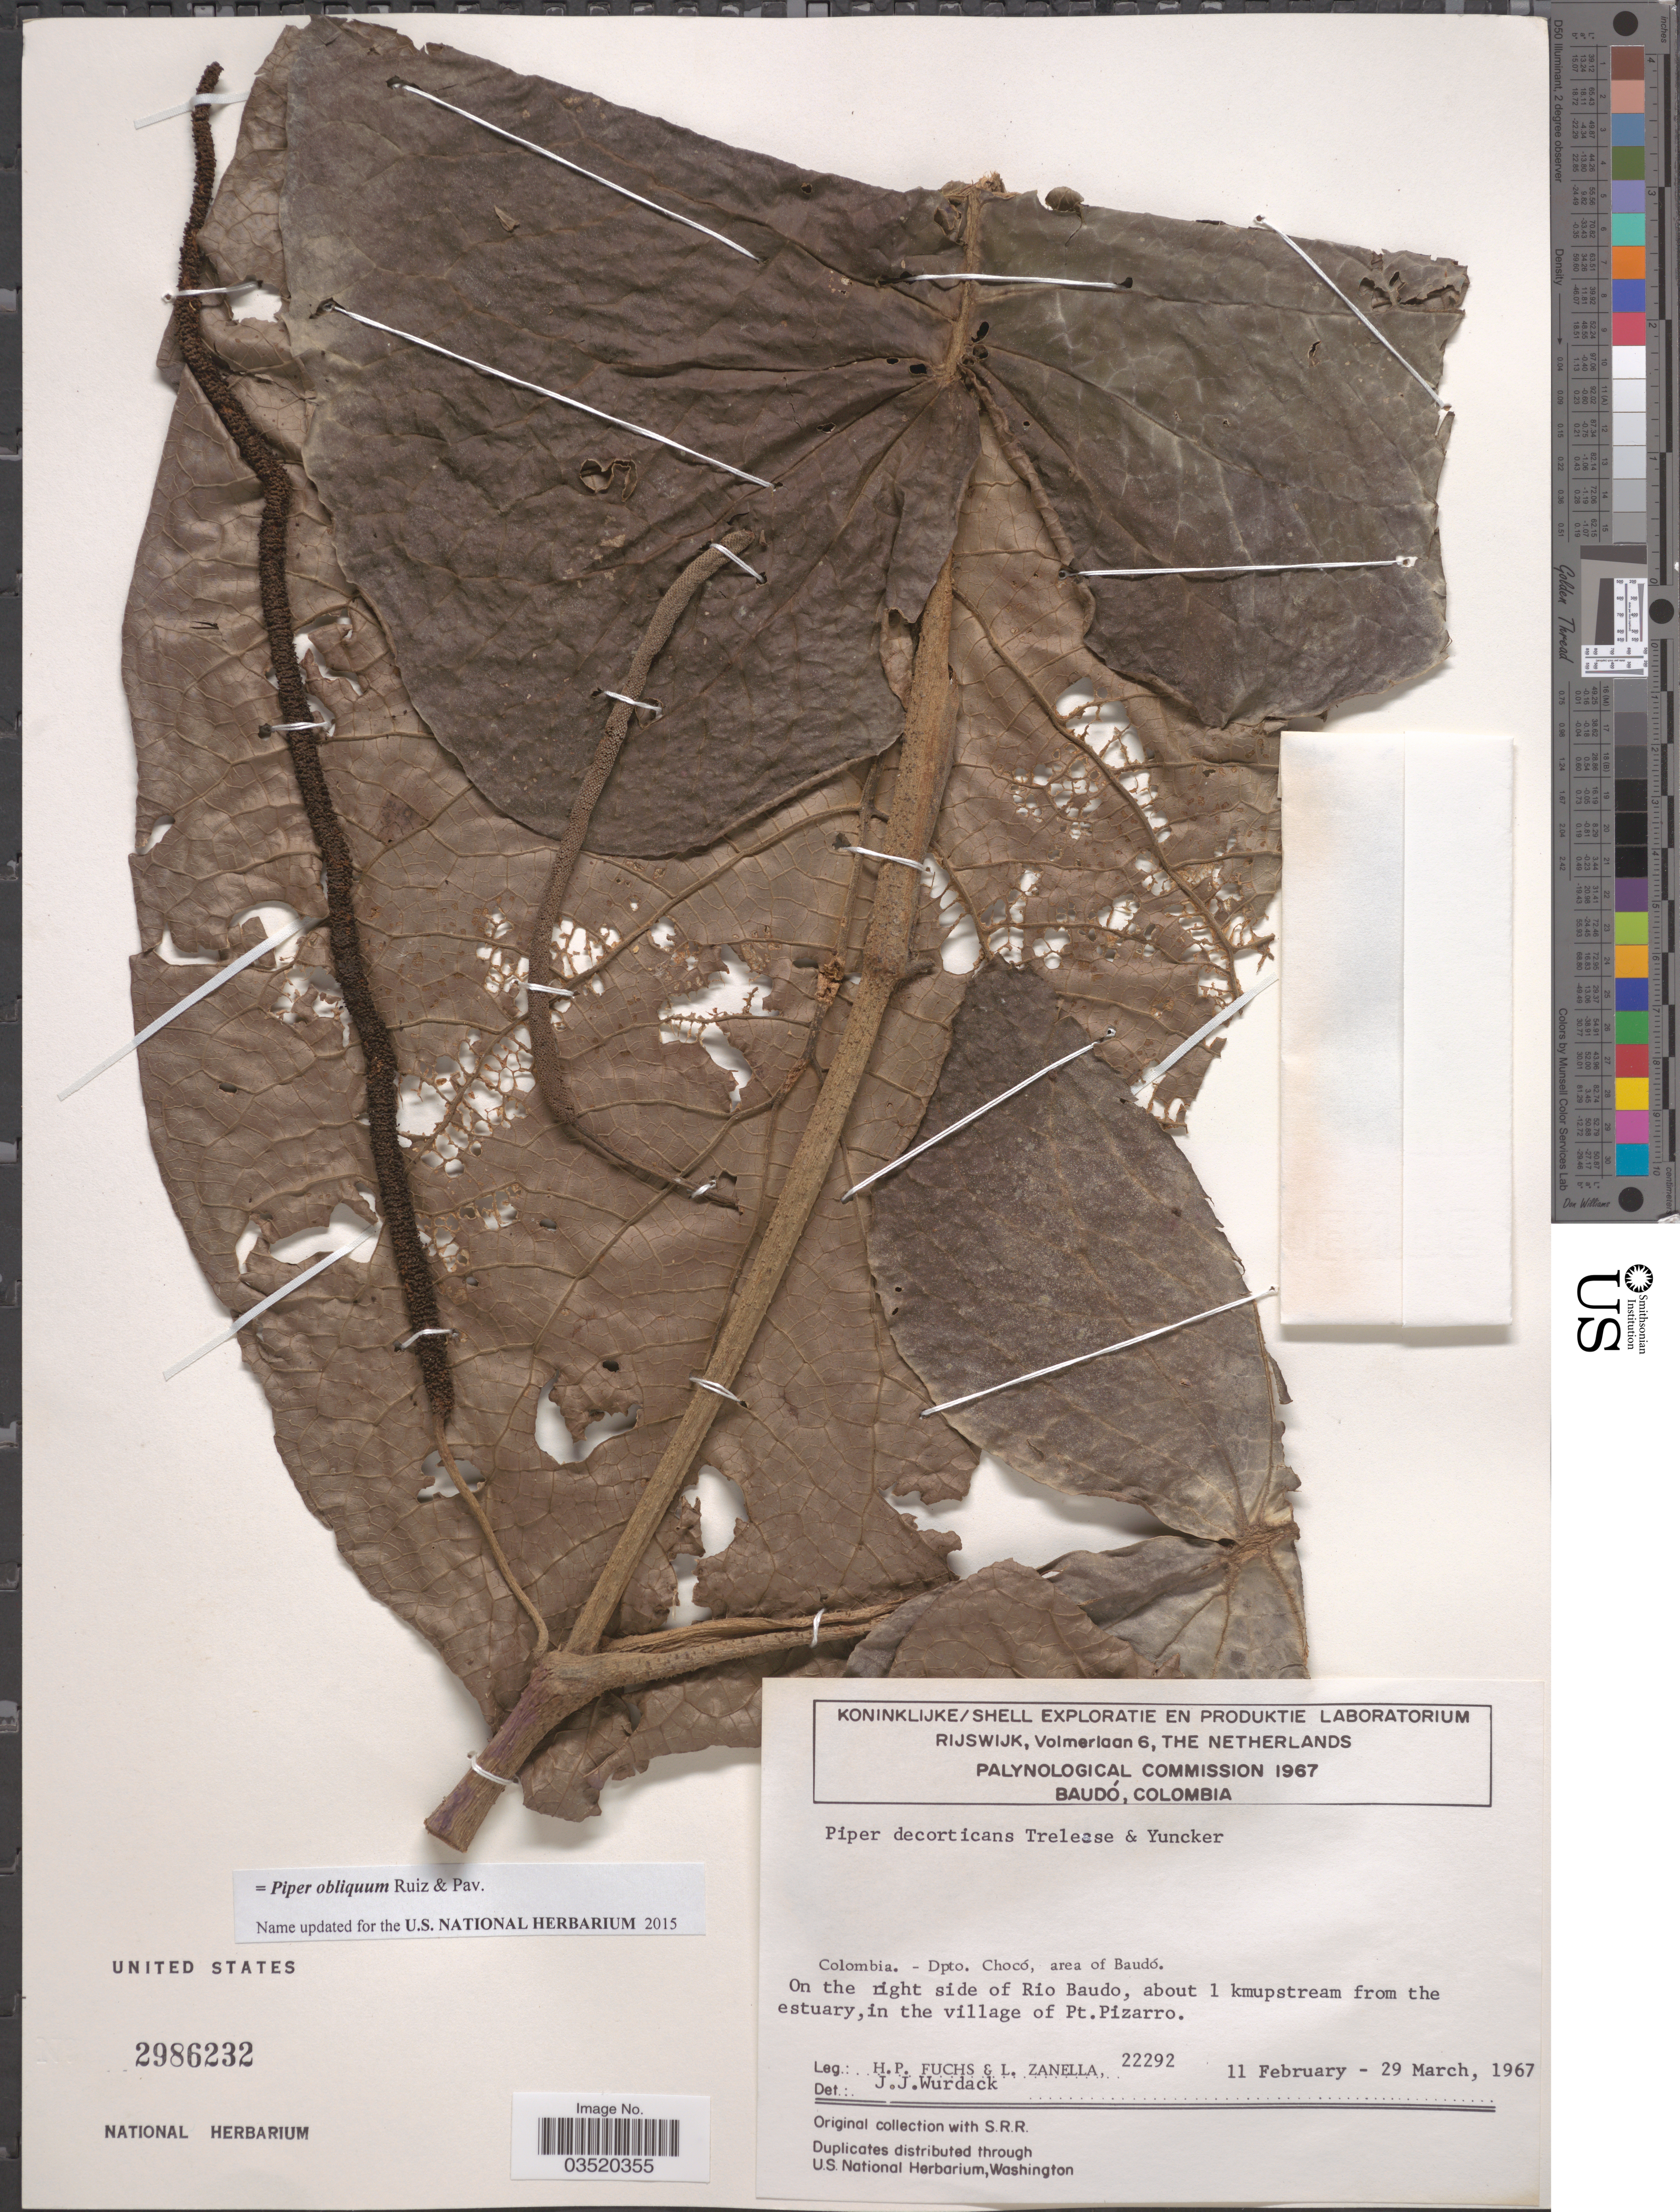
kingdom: Plantae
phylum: Tracheophyta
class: Magnoliopsida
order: Piperales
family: Piperaceae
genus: Piper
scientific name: Piper obliquum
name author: Ruiz & Pav.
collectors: H. P. Fuchs & L. Zanella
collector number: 22292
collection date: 1967-02-11/1967-03-29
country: Colombia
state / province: Chocó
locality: Dpto. Chocó, area of Baudó. On the right side of Rio Baudo, about 1 kmupstream from the estuary,in the village of Pt. Pizarro.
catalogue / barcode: US 2986232